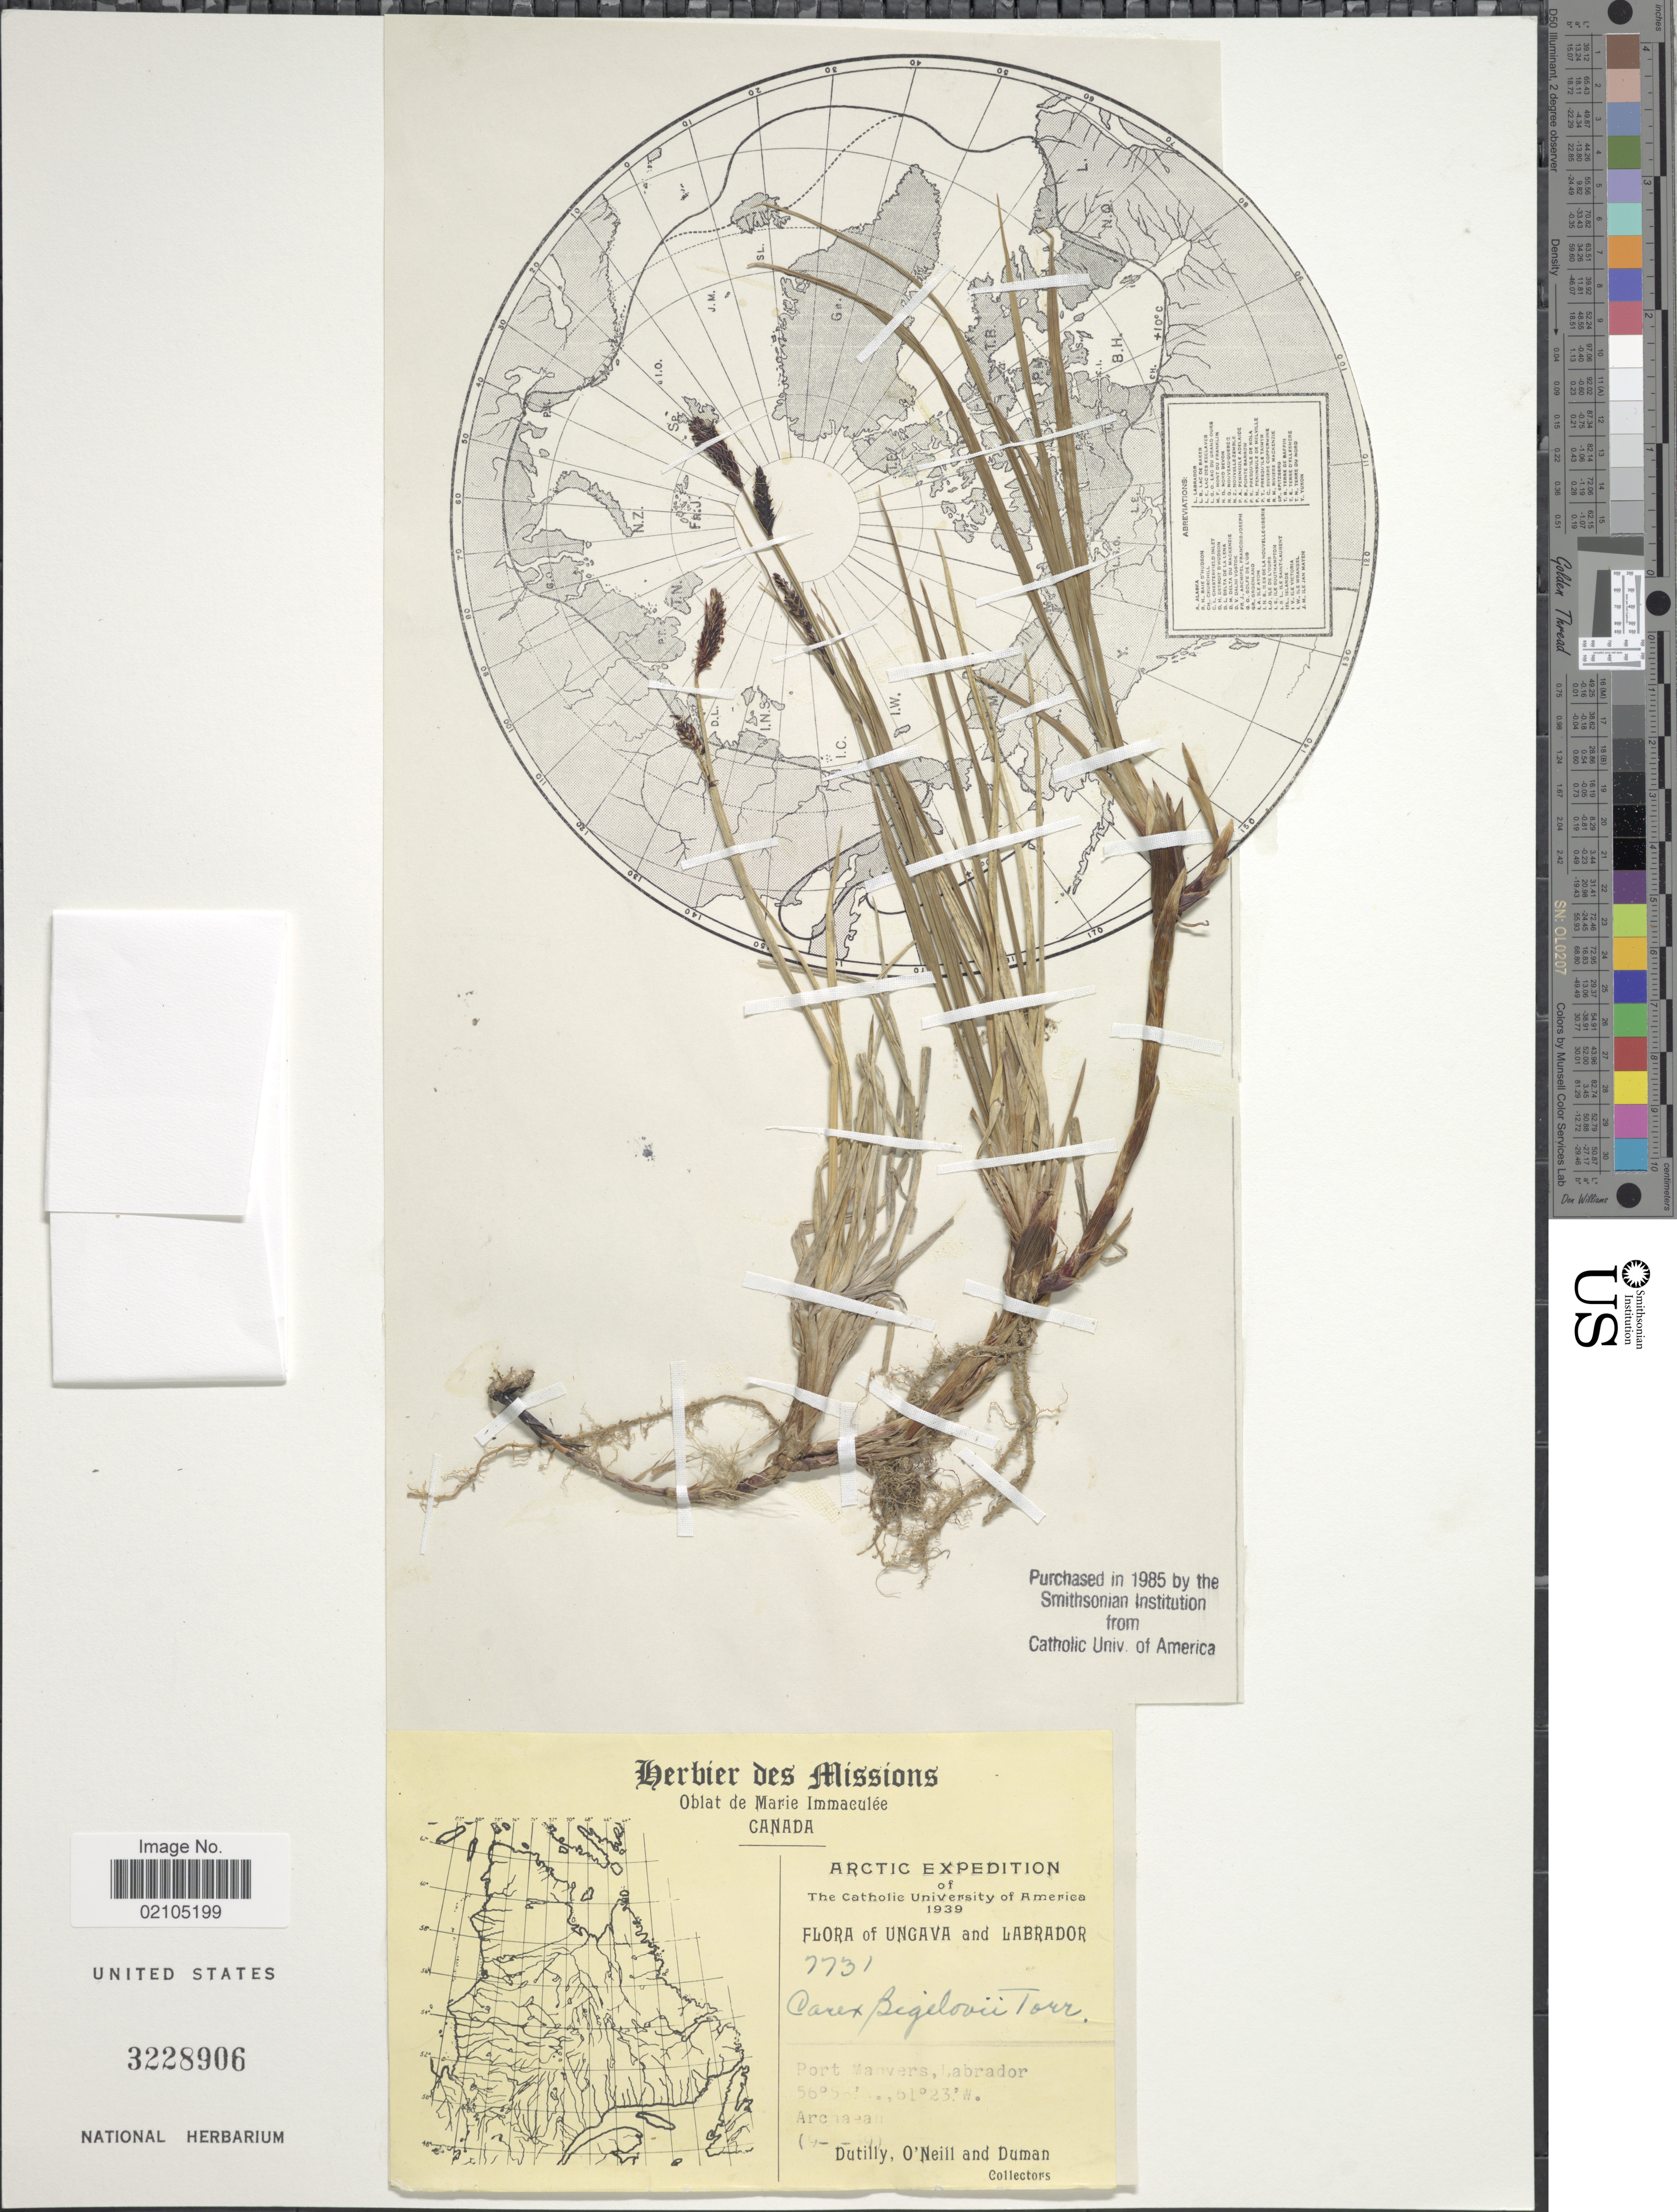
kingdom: Plantae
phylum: Tracheophyta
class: Liliopsida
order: Poales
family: Cyperaceae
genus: Carex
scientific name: Carex bigelowii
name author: Torr. ex Schwein.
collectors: -. Dutilly, -. O'Neill & -. Duman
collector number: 7731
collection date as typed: Transcribed d/m/y: 9//90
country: Canada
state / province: Newfoundland and Labrador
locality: Arctic, Port Manvers, Labrador. Archaean.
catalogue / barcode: US 3228906